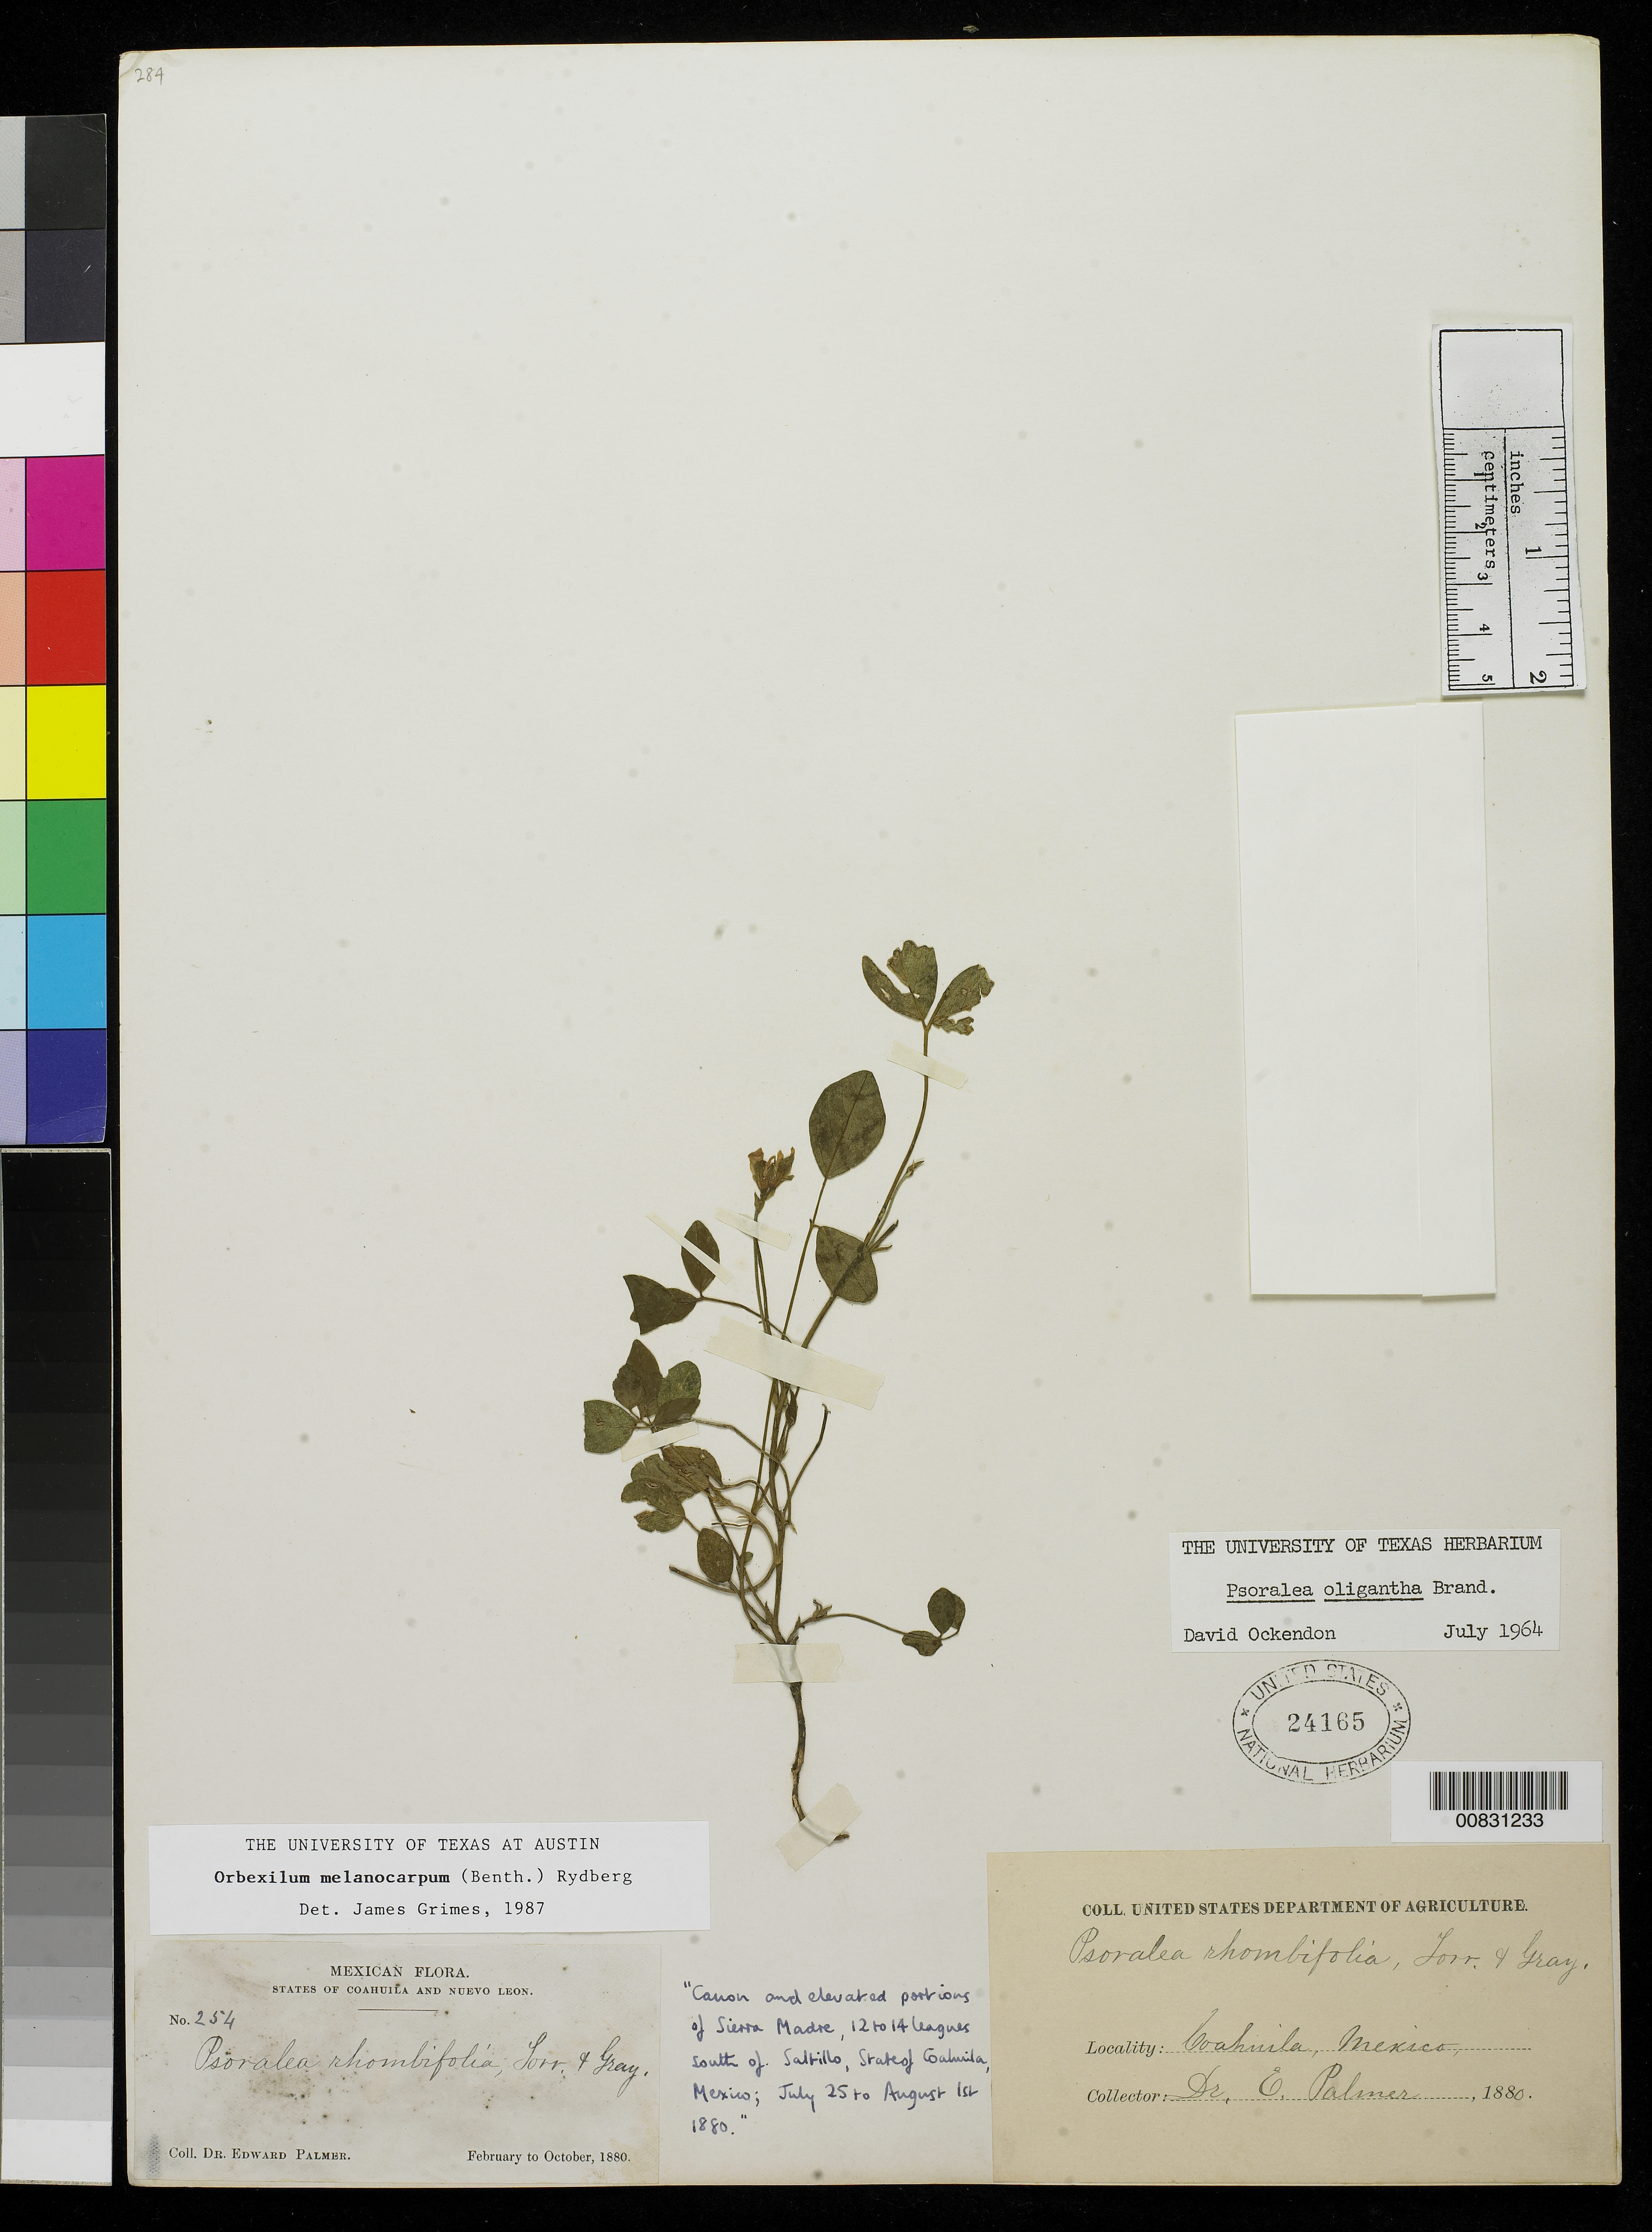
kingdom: Plantae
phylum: Tracheophyta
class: Magnoliopsida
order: Fabales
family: Fabaceae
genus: Orbexilum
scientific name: Orbexilum melanocarpum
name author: (Benth. ex Hemsl.) Rydb.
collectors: E. Palmer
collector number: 254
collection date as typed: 25 Jul 1880 to 01 Aug 1880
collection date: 1880-07-25/1880-08-01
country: Mexico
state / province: Coahuila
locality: Cañon and elevated portions of Sierra Madre, 12 to 14 leagues south of Saltillo, Coahuila.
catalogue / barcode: US 24165